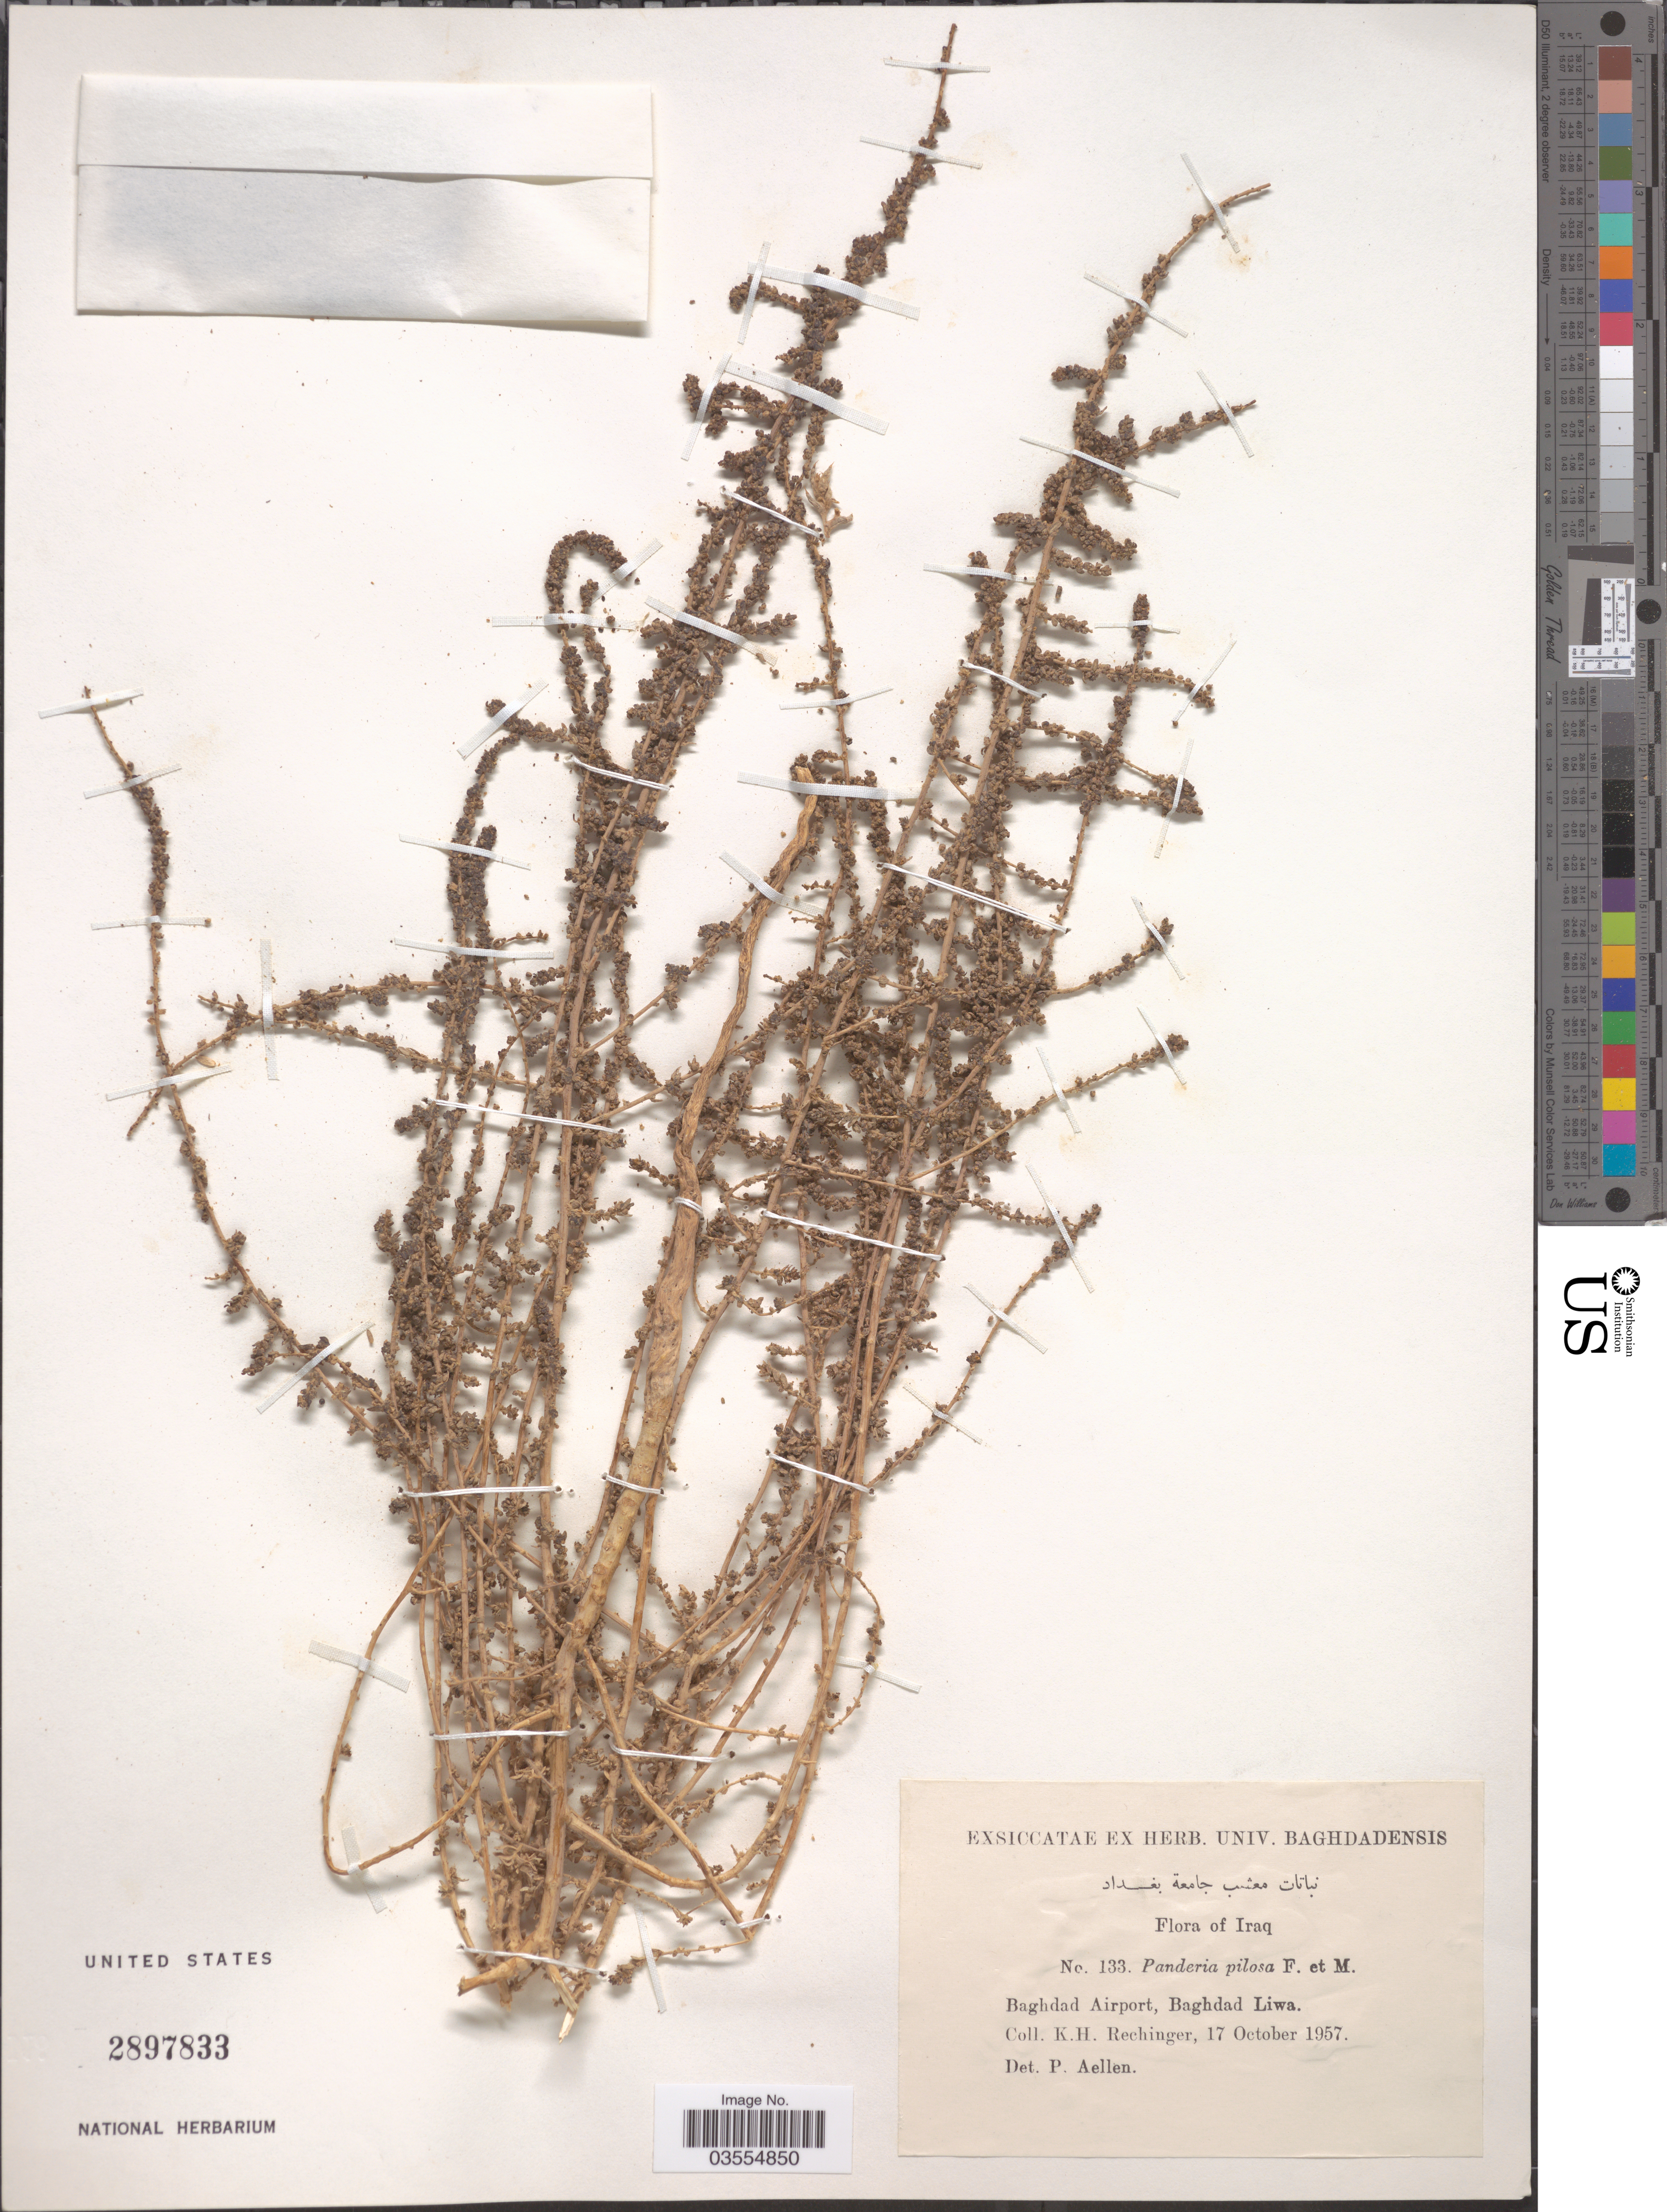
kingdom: Plantae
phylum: Tracheophyta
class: Magnoliopsida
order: Caryophyllales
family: Amaranthaceae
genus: Bassia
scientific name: Bassia pilosa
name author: (Fisch. & C.A. Mey.) Freitag & G. Kadereit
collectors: K. H. Rechinger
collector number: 133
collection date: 1957-10-17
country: Iraq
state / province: Baghdad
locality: Baghdad Airport, Baghdad Liwa.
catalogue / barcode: US 2897833